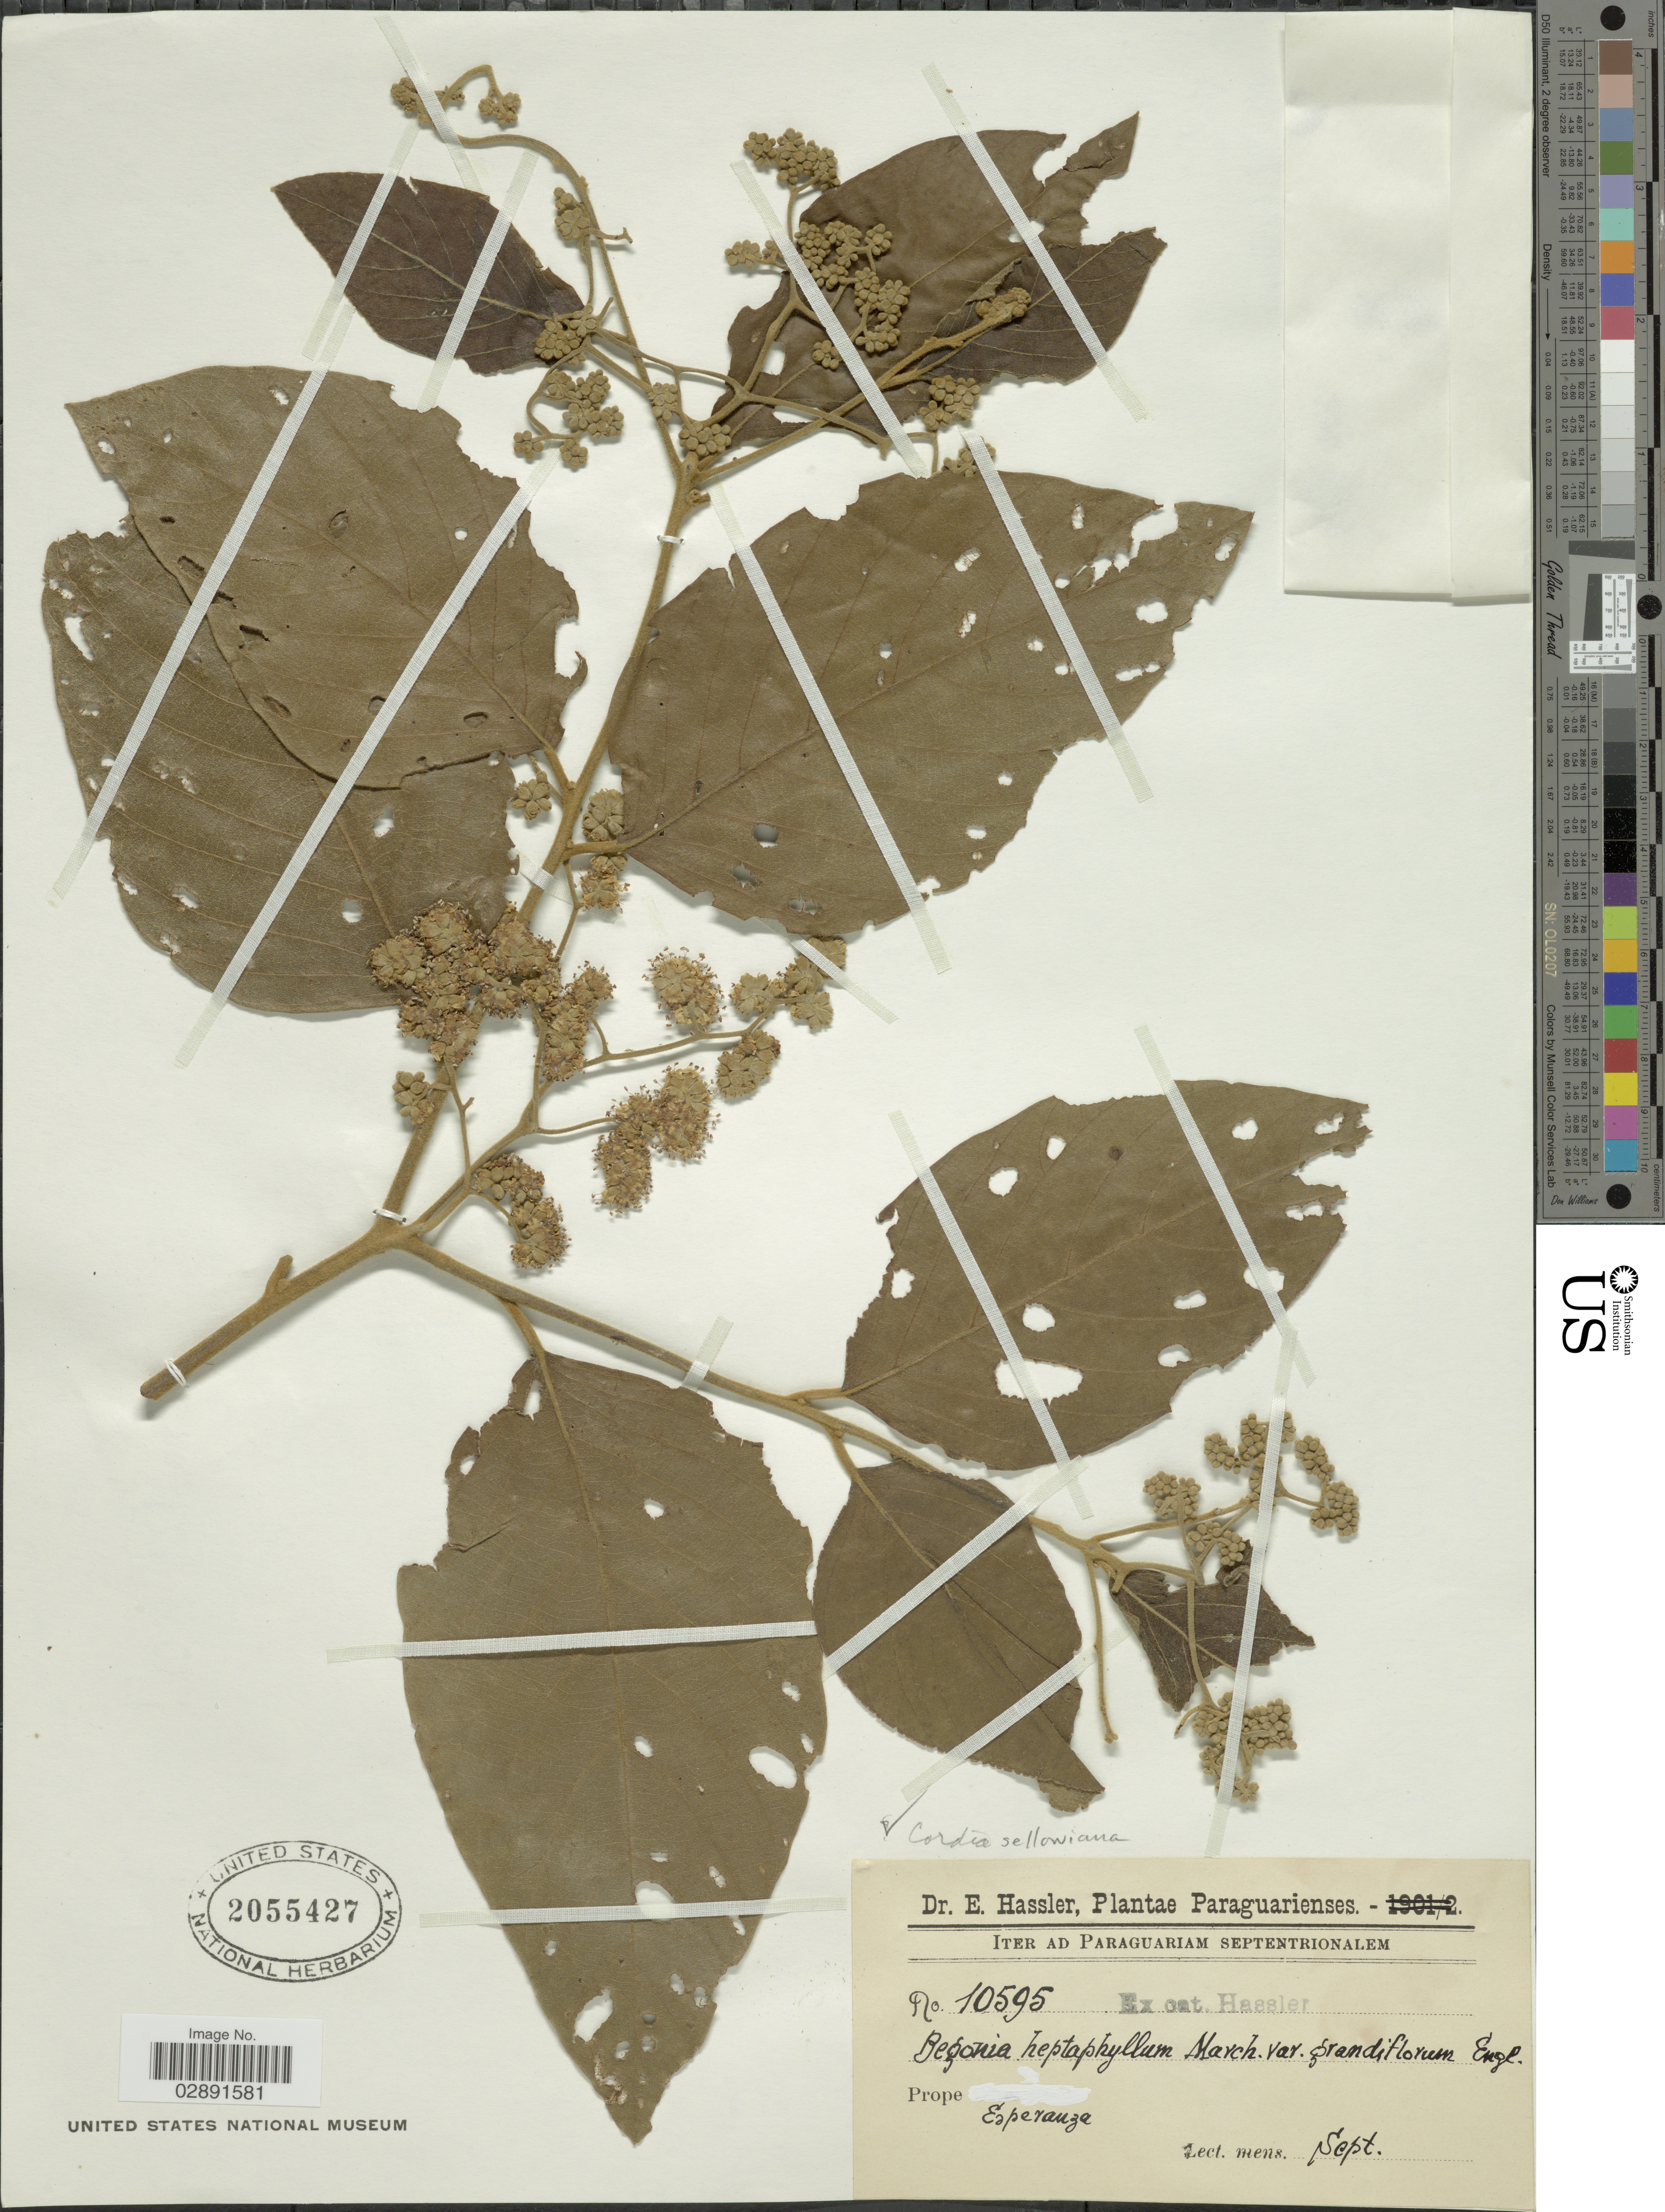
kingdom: Plantae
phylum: Tracheophyta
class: Magnoliopsida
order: Boraginales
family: Cordiaceae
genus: Cordia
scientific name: Cordia sellowiana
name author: Cham.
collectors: E. Hassler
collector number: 10595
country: Paraguay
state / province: Paraguari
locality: Paraguarienses. Prope Esperanza.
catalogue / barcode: US 2055427